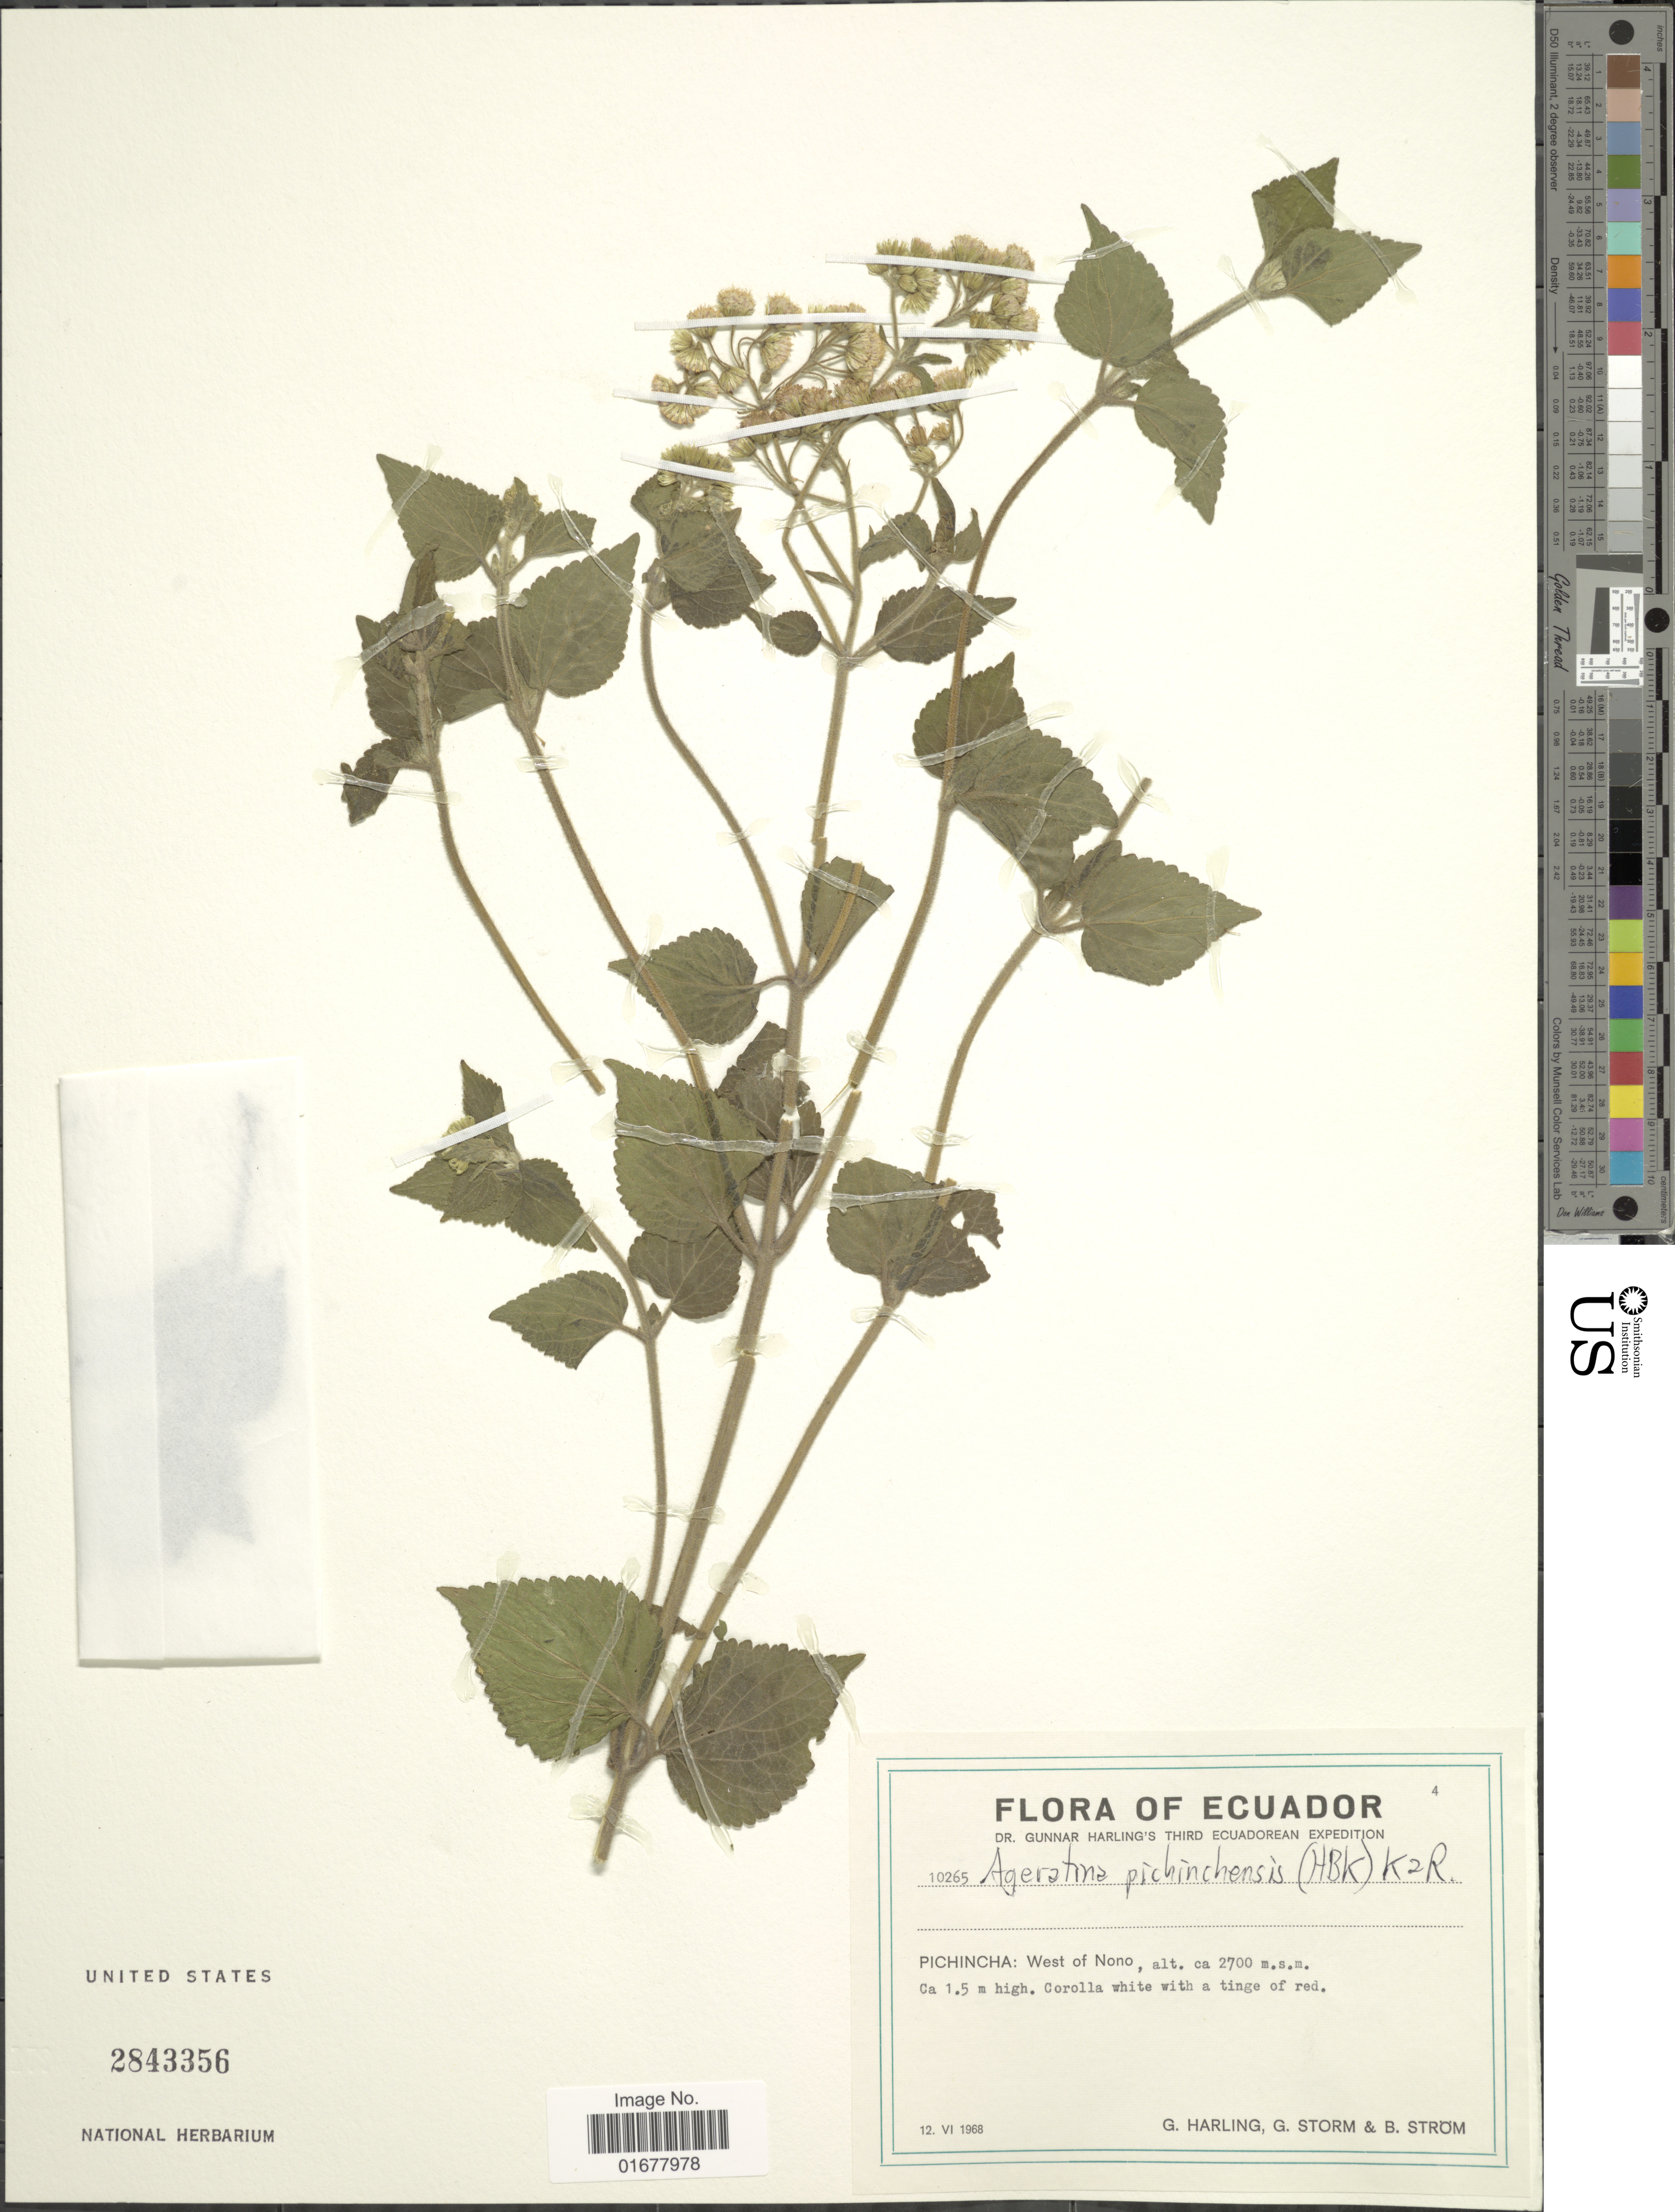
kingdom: Plantae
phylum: Tracheophyta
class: Magnoliopsida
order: Asterales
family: Asteraceae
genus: Ageratina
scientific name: Ageratina pichinchensis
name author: (Kunth) R.M. King & H. Rob.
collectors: G. Harling, G. Storm & B. Ström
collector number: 10265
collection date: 1968-06-12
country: Ecuador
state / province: Pichincha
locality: Pichincha: West of Nono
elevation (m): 2700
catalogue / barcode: US 2843356